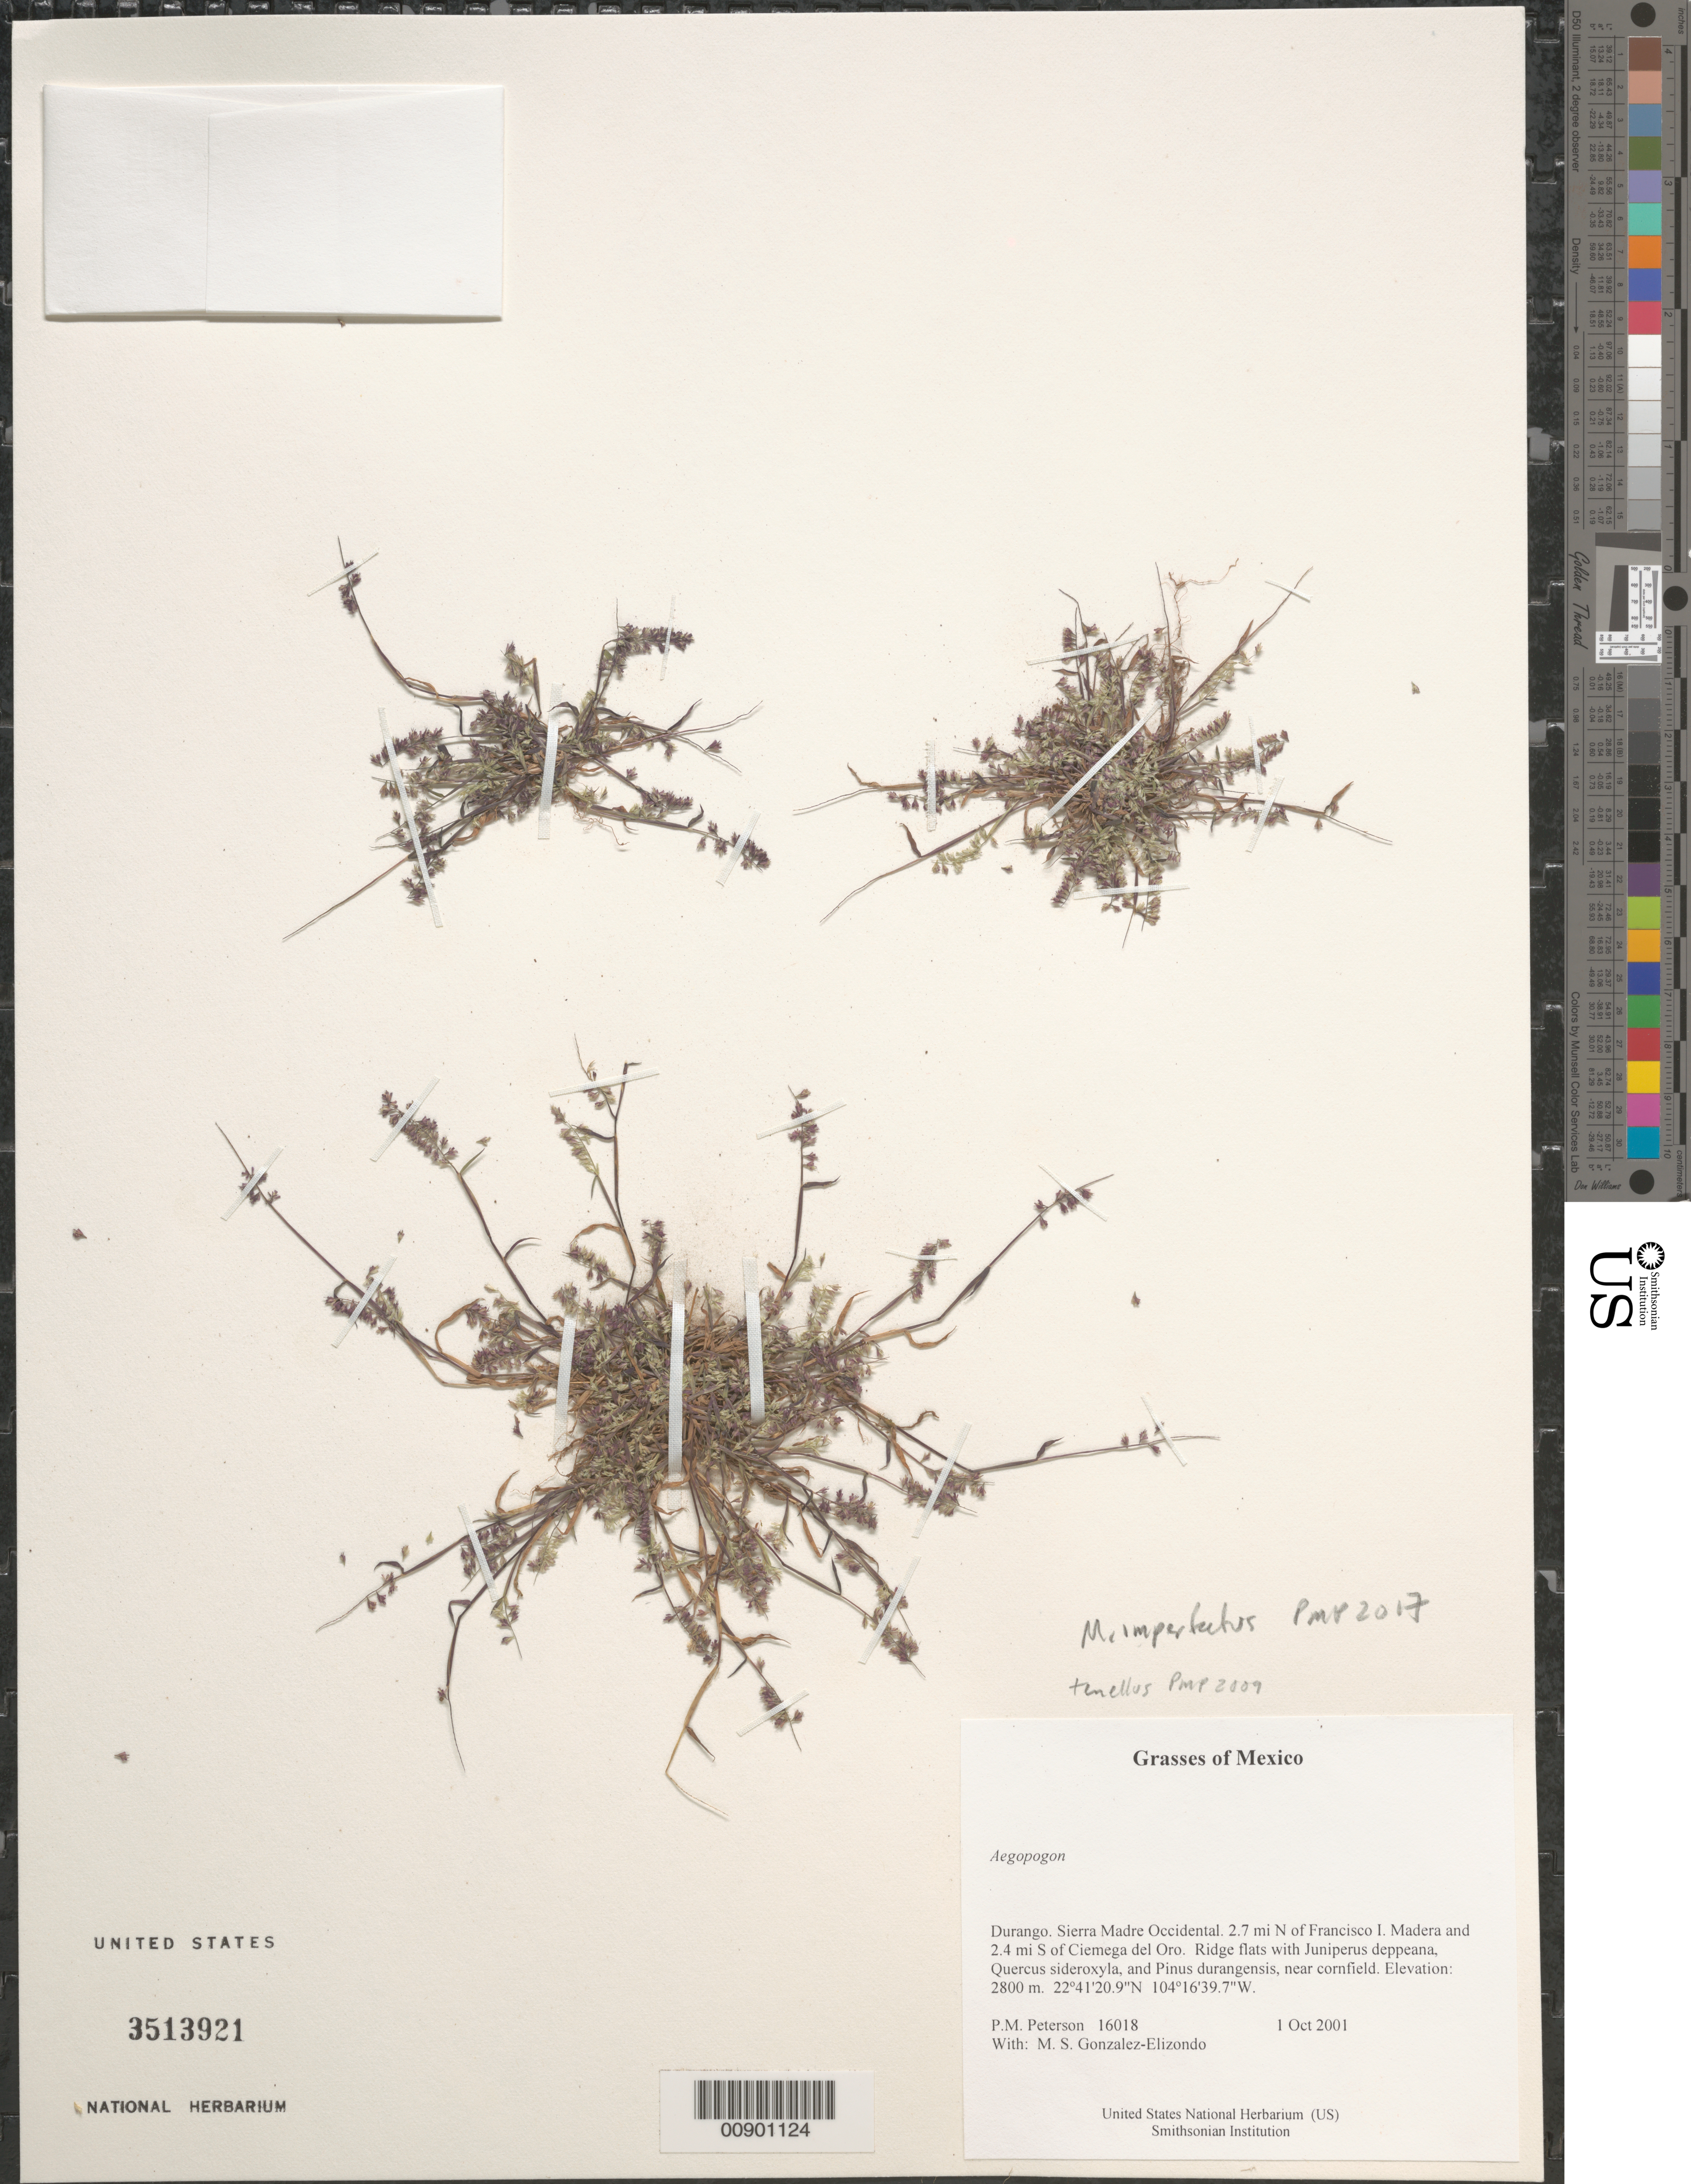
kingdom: Plantae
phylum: Tracheophyta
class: Liliopsida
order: Poales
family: Poaceae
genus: Muhlenbergia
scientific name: Muhlenbergia imperfecta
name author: (Nash) Columbus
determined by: Peterson, Paul M., (BOT), Smithsonian Institution - National Museum of Natural History (UNITED STATES)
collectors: P. M. Peterson & M. S. González-Elizondo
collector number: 16018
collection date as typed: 01 Oct 2001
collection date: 2001-10-01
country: Mexico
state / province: Durango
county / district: Sierra Madre Occidental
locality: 2.7 mi N of Francisco I. Madera and 2.4 mi S of Ciemega del Oro. Ridge flats with Juniperus deppeana, Quercus sideroxyla, and Pinus durangensis, near cornfield.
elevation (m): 2800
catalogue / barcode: US 3513921